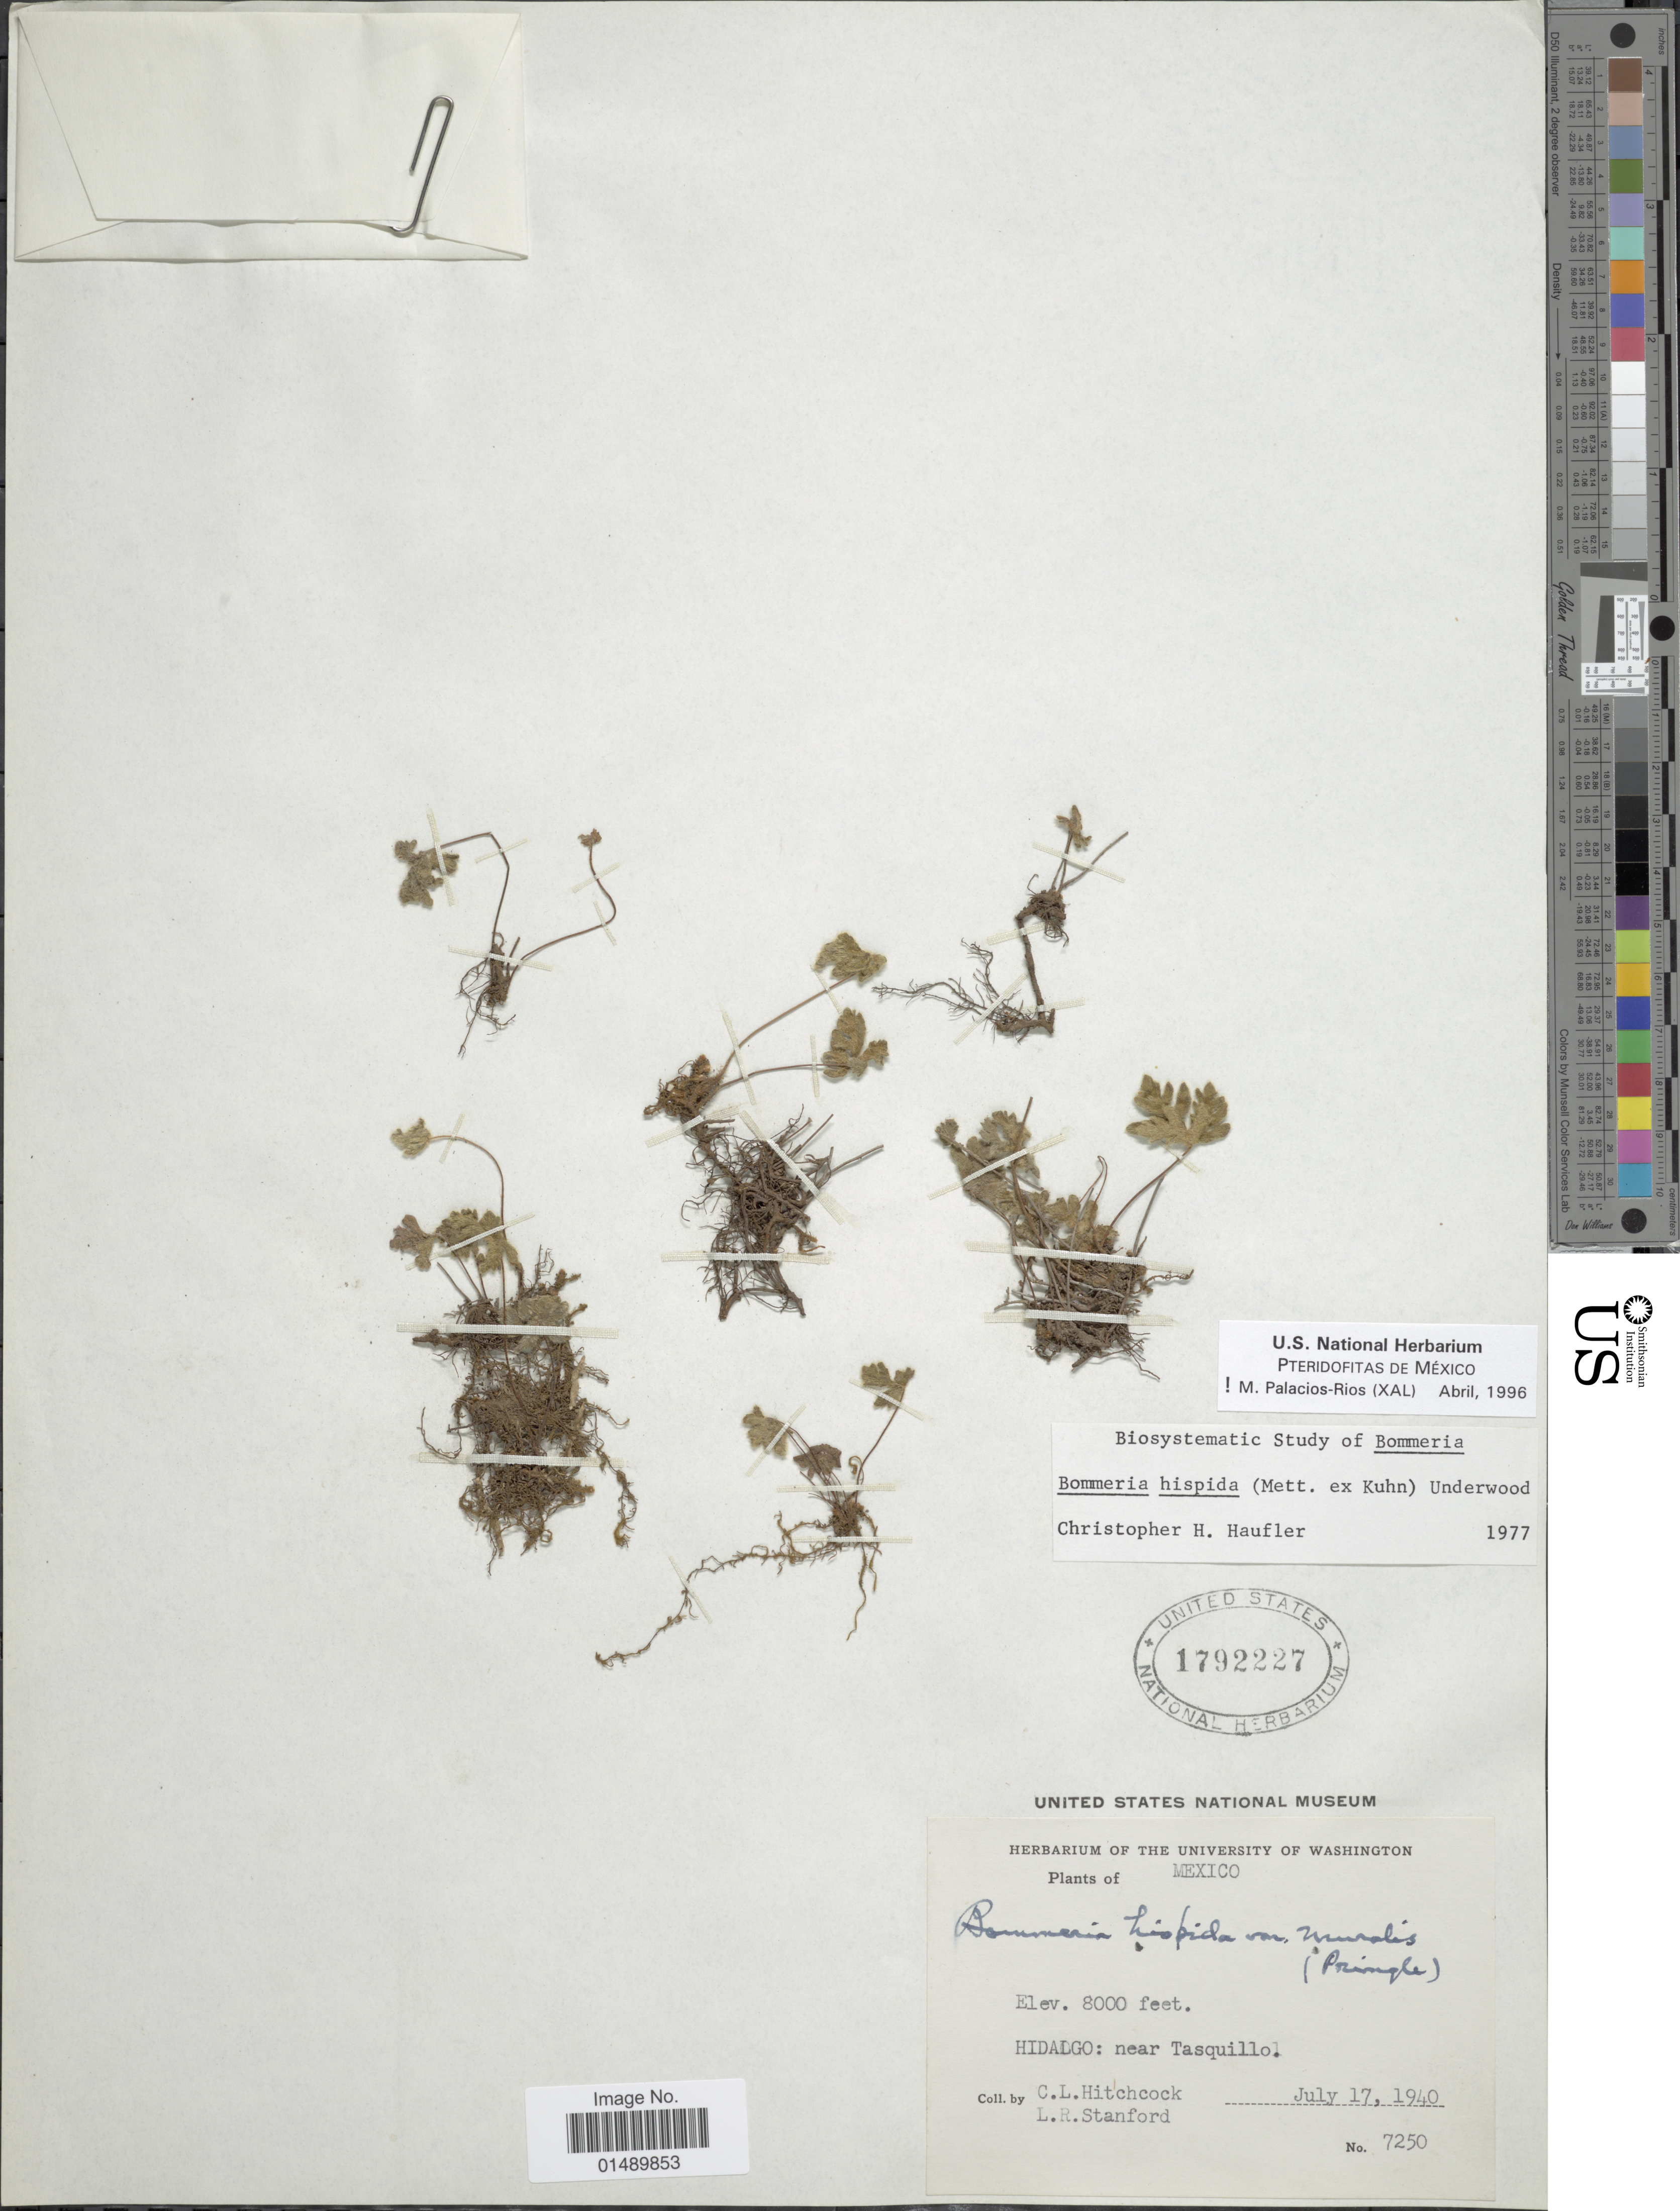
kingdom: Plantae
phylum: Tracheophyta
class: Polypodiopsida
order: Polypodiales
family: Pteridaceae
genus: Bommeria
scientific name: Bommeria hispida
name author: (Mett. ex Kuhn) Underw.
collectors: C. L. Hitchcock & L. R. Stanford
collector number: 7250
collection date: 1940-07-17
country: Mexico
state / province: Hidalgo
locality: Mexico, near Tasquillo.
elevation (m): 2438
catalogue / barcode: US 1792227